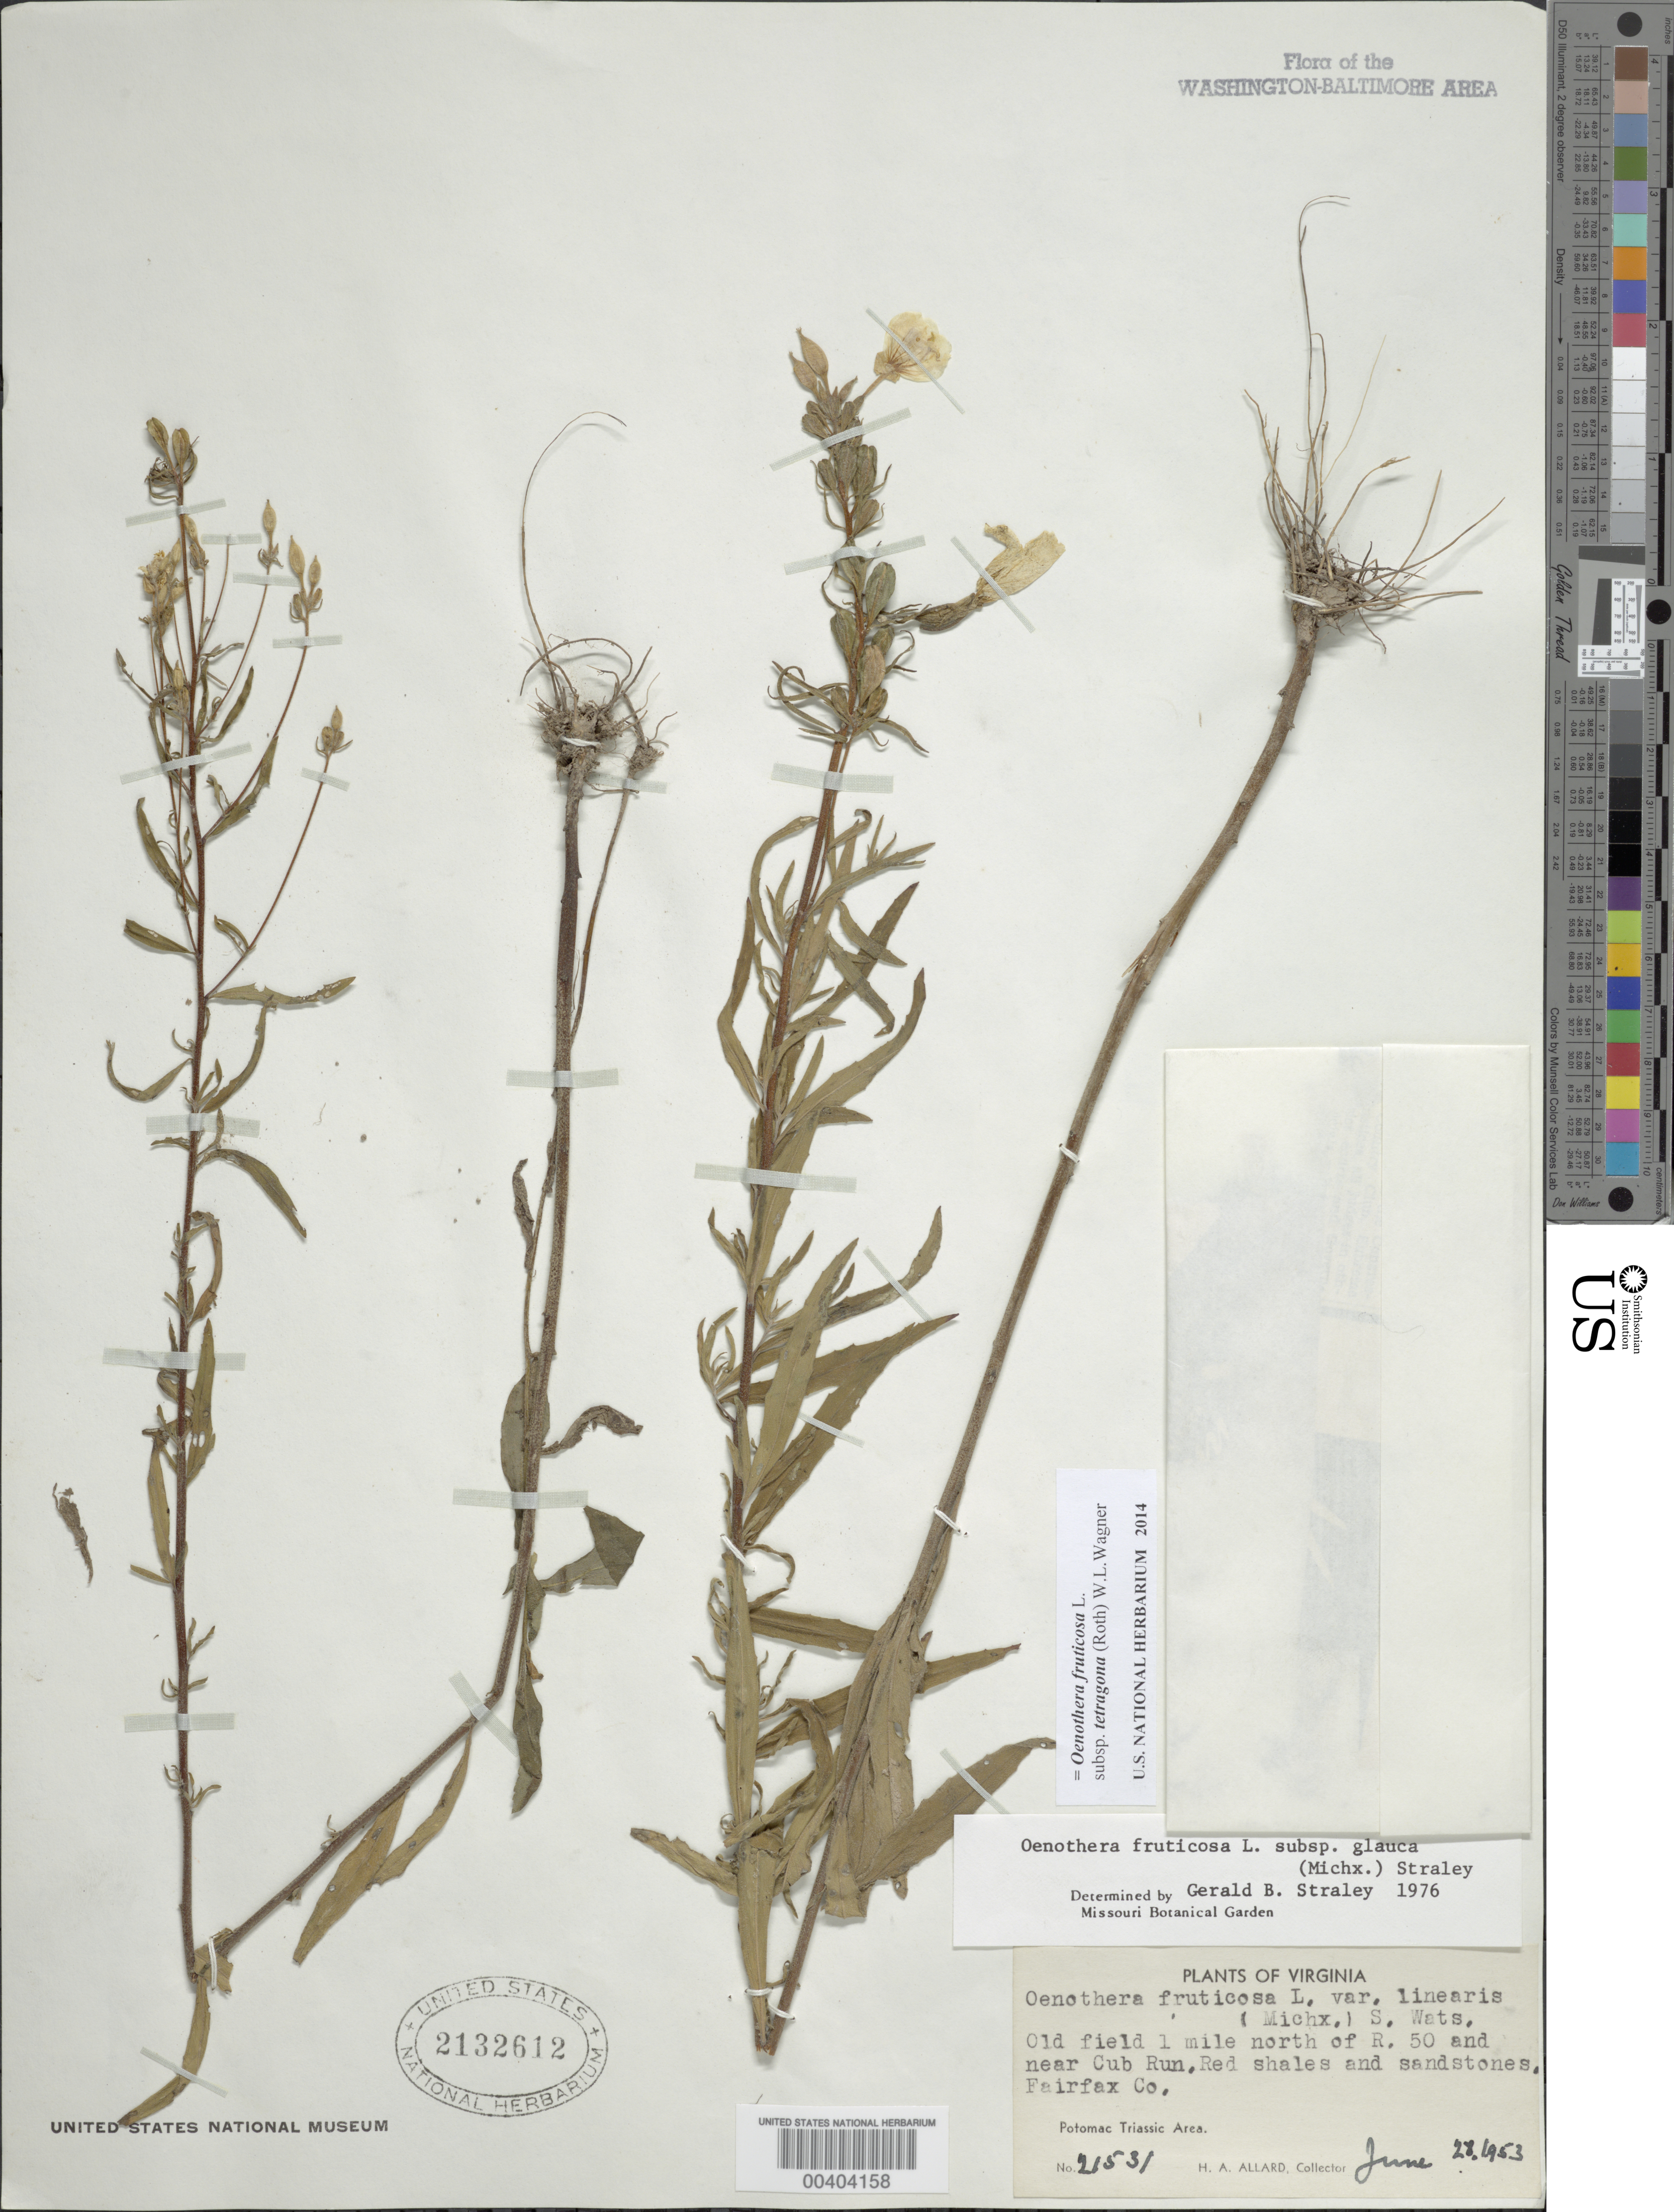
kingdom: Plantae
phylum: Tracheophyta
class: Magnoliopsida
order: Myrtales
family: Onagraceae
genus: Oenothera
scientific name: Oenothera fruticosa subsp. tetragona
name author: (Roth) W.L. Wagner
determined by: Wagner, W. L., (BOT), Smithsonian Institution - National Museum of Natural History (UNITED STATES)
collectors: H. A. Allard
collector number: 21531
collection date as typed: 28 Jun 1953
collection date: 1953-06-28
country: United States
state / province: Virginia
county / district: Fairfax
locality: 1 mi. N of Rt. 50 and near Cub Run, Potomac Triassic area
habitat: Old field, red shales and sandstones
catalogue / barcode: US 2132612